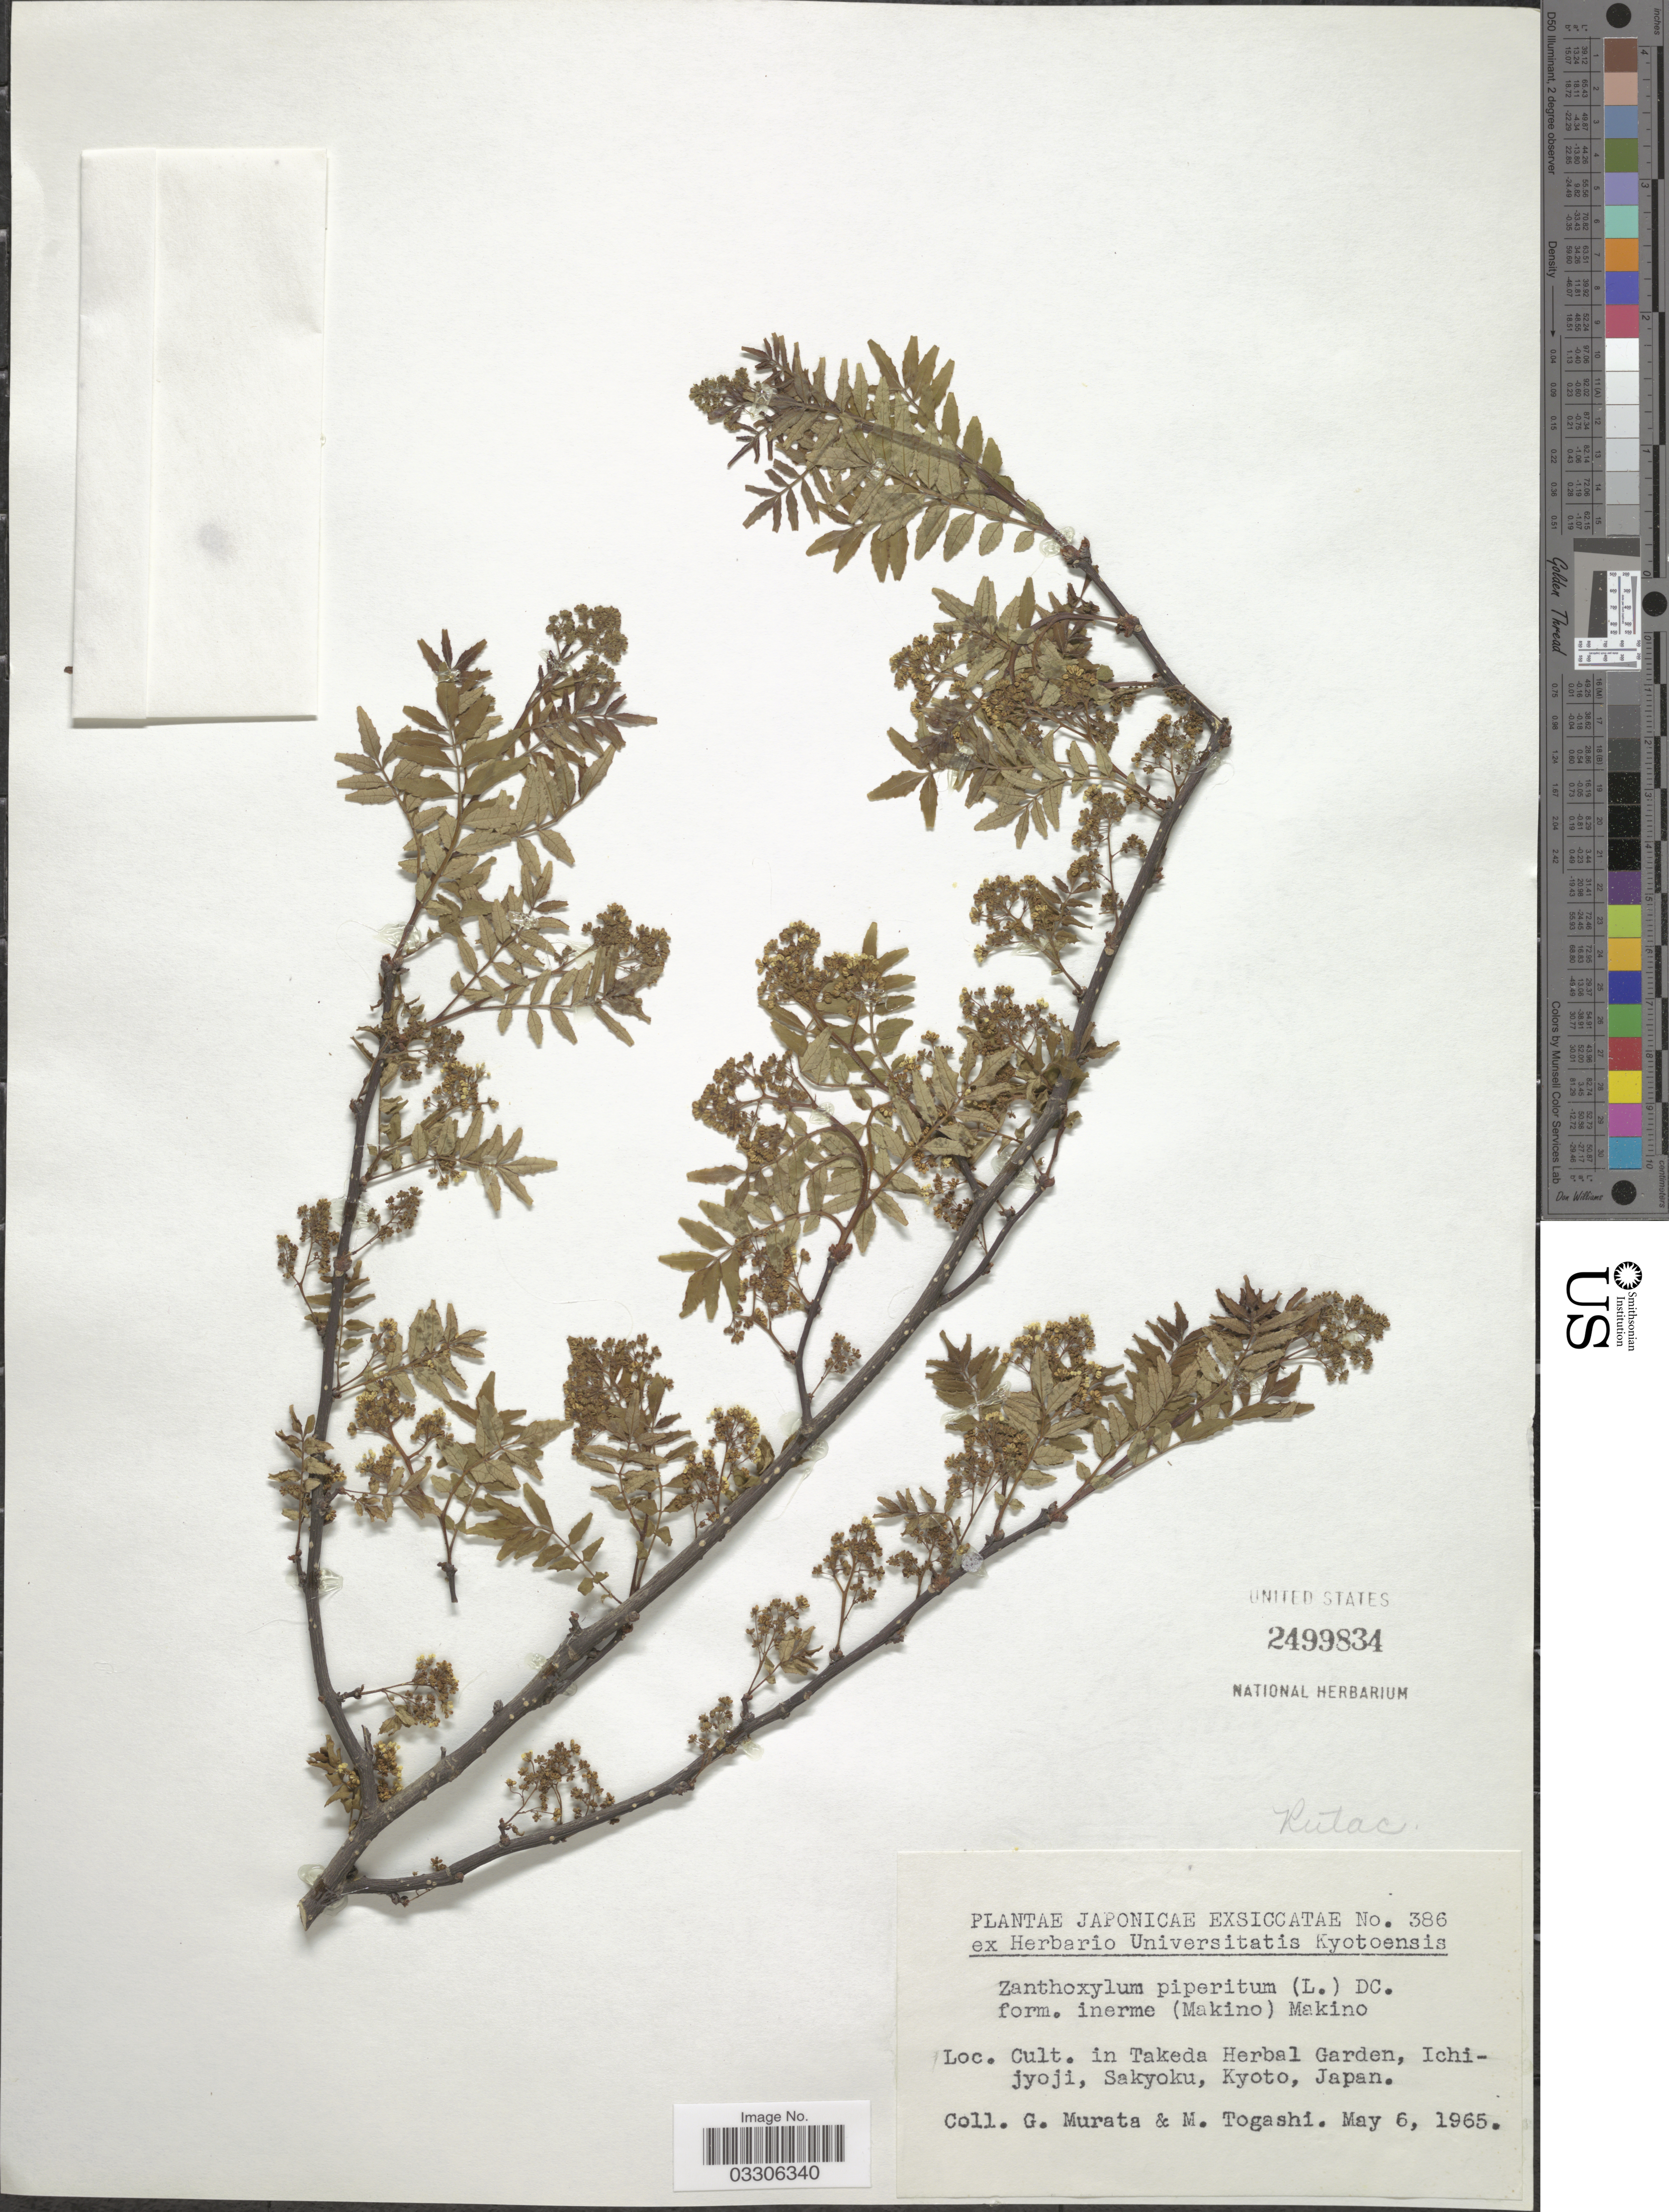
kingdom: Plantae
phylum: Tracheophyta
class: Magnoliopsida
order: Sapindales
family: Rutaceae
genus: Zanthoxylum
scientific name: Zanthoxylum piperitum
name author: DC.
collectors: G. Murata & M. Togashi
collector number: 386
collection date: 1965-05-06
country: Japan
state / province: Kyoto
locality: Takeda Herbal Garden, Ichijyoji, Sakyoku.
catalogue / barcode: US 2499834